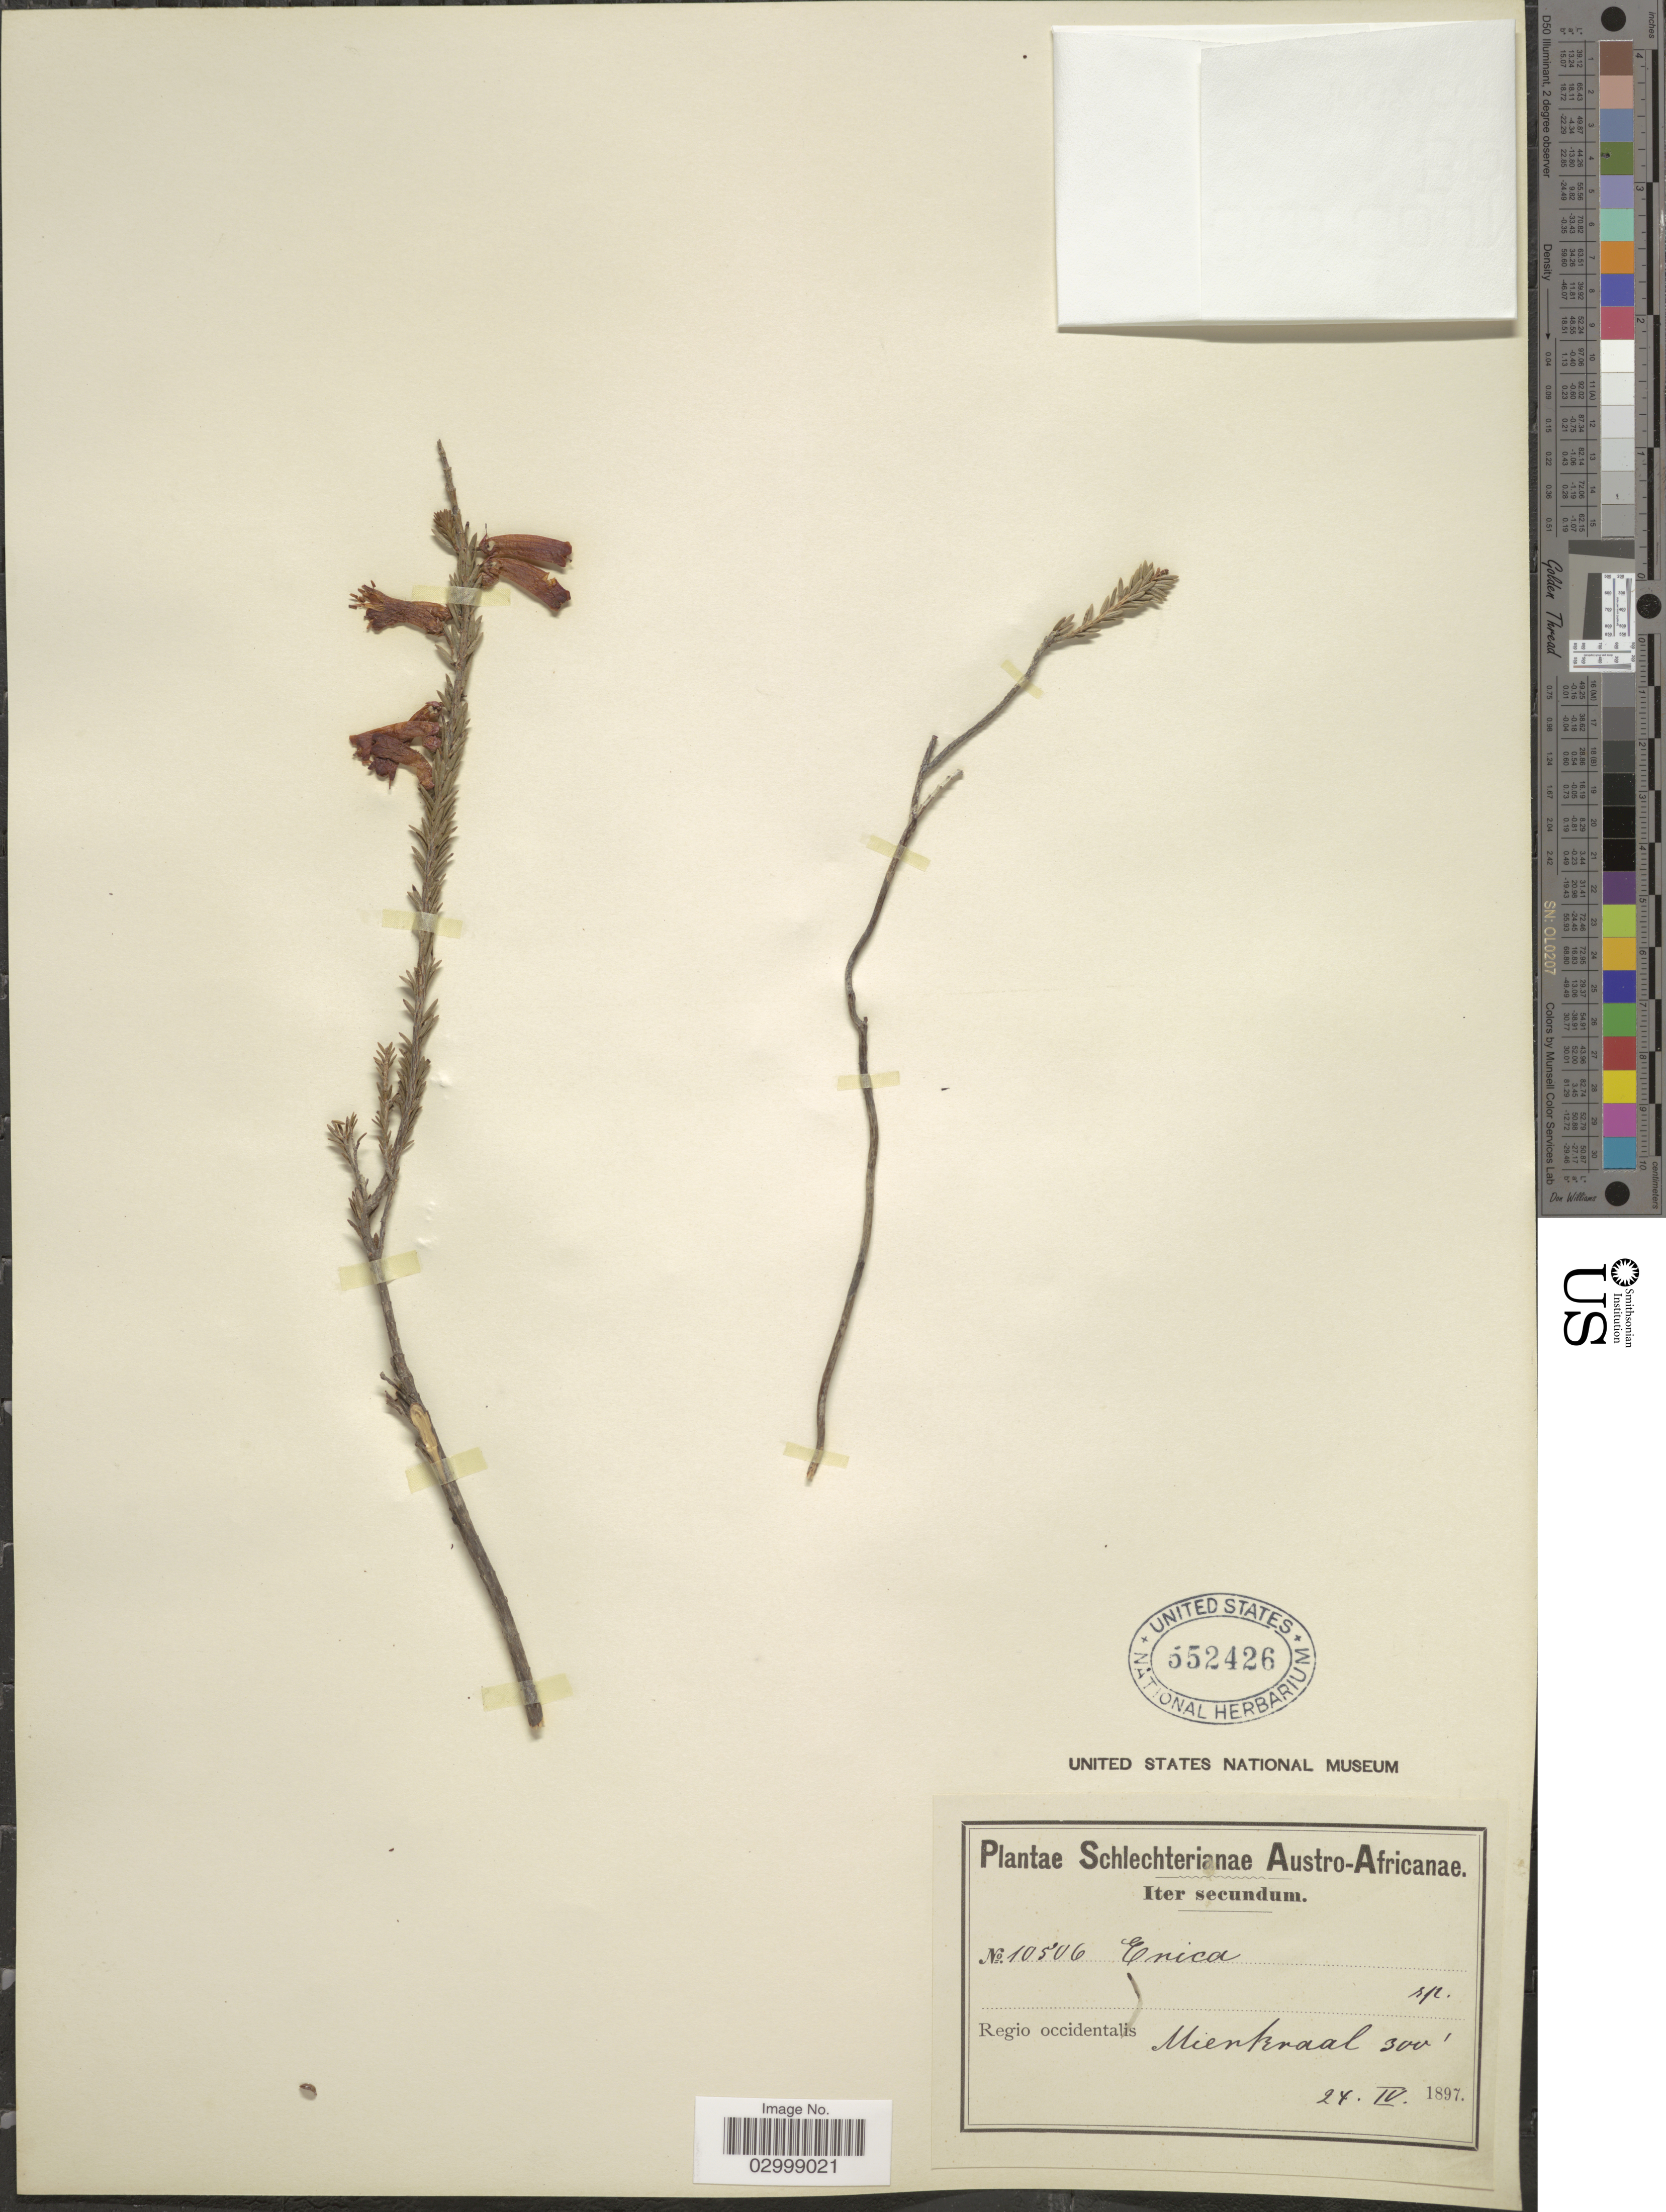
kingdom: Plantae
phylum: Tracheophyta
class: Magnoliopsida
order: Ericales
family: Ericaceae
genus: Erica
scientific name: Erica sp.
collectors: Schlechter, --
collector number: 10506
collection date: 1897-04-24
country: South Africa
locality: Austro-Africanae, Regio occidentalis, Mierkraal.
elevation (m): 91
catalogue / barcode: US 552426